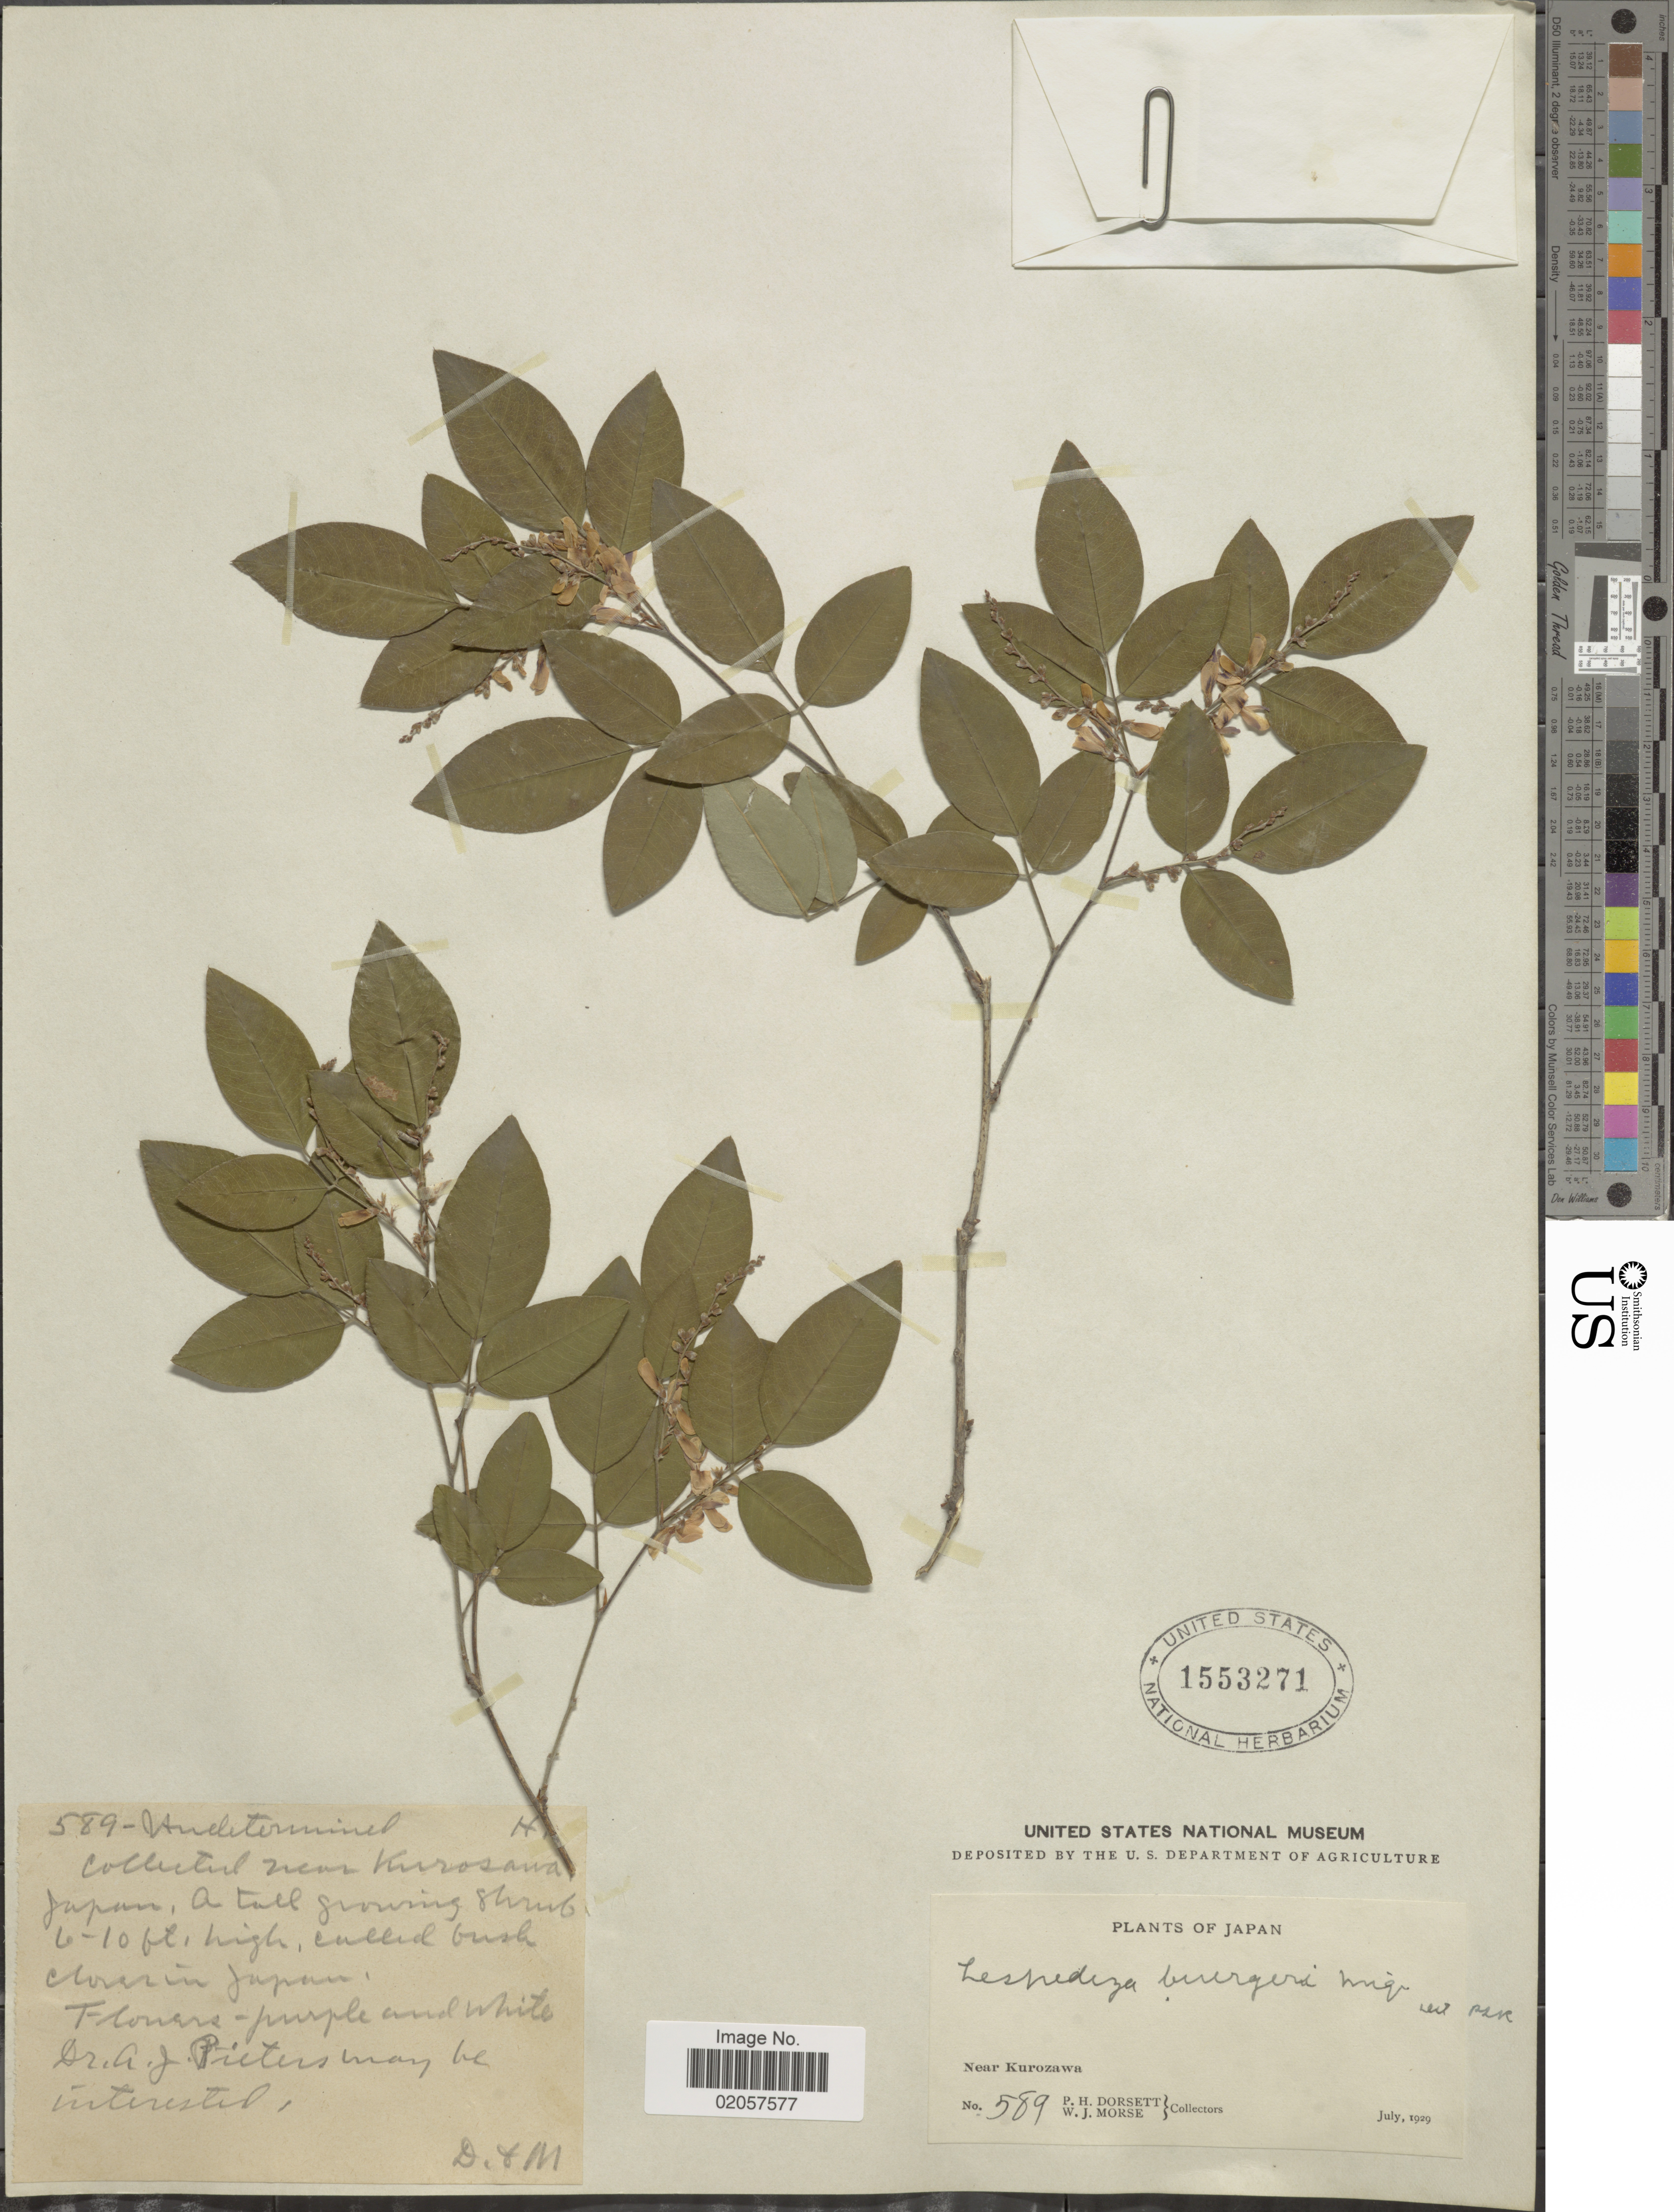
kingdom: Plantae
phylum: Tracheophyta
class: Magnoliopsida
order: Fabales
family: Fabaceae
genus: Lespedeza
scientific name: Lespedeza buergeri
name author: Miq.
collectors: P. H. Dorsett & W. J. Morse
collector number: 589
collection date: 1929-07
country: Japan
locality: Near Kurozawa.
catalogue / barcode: US 1553271